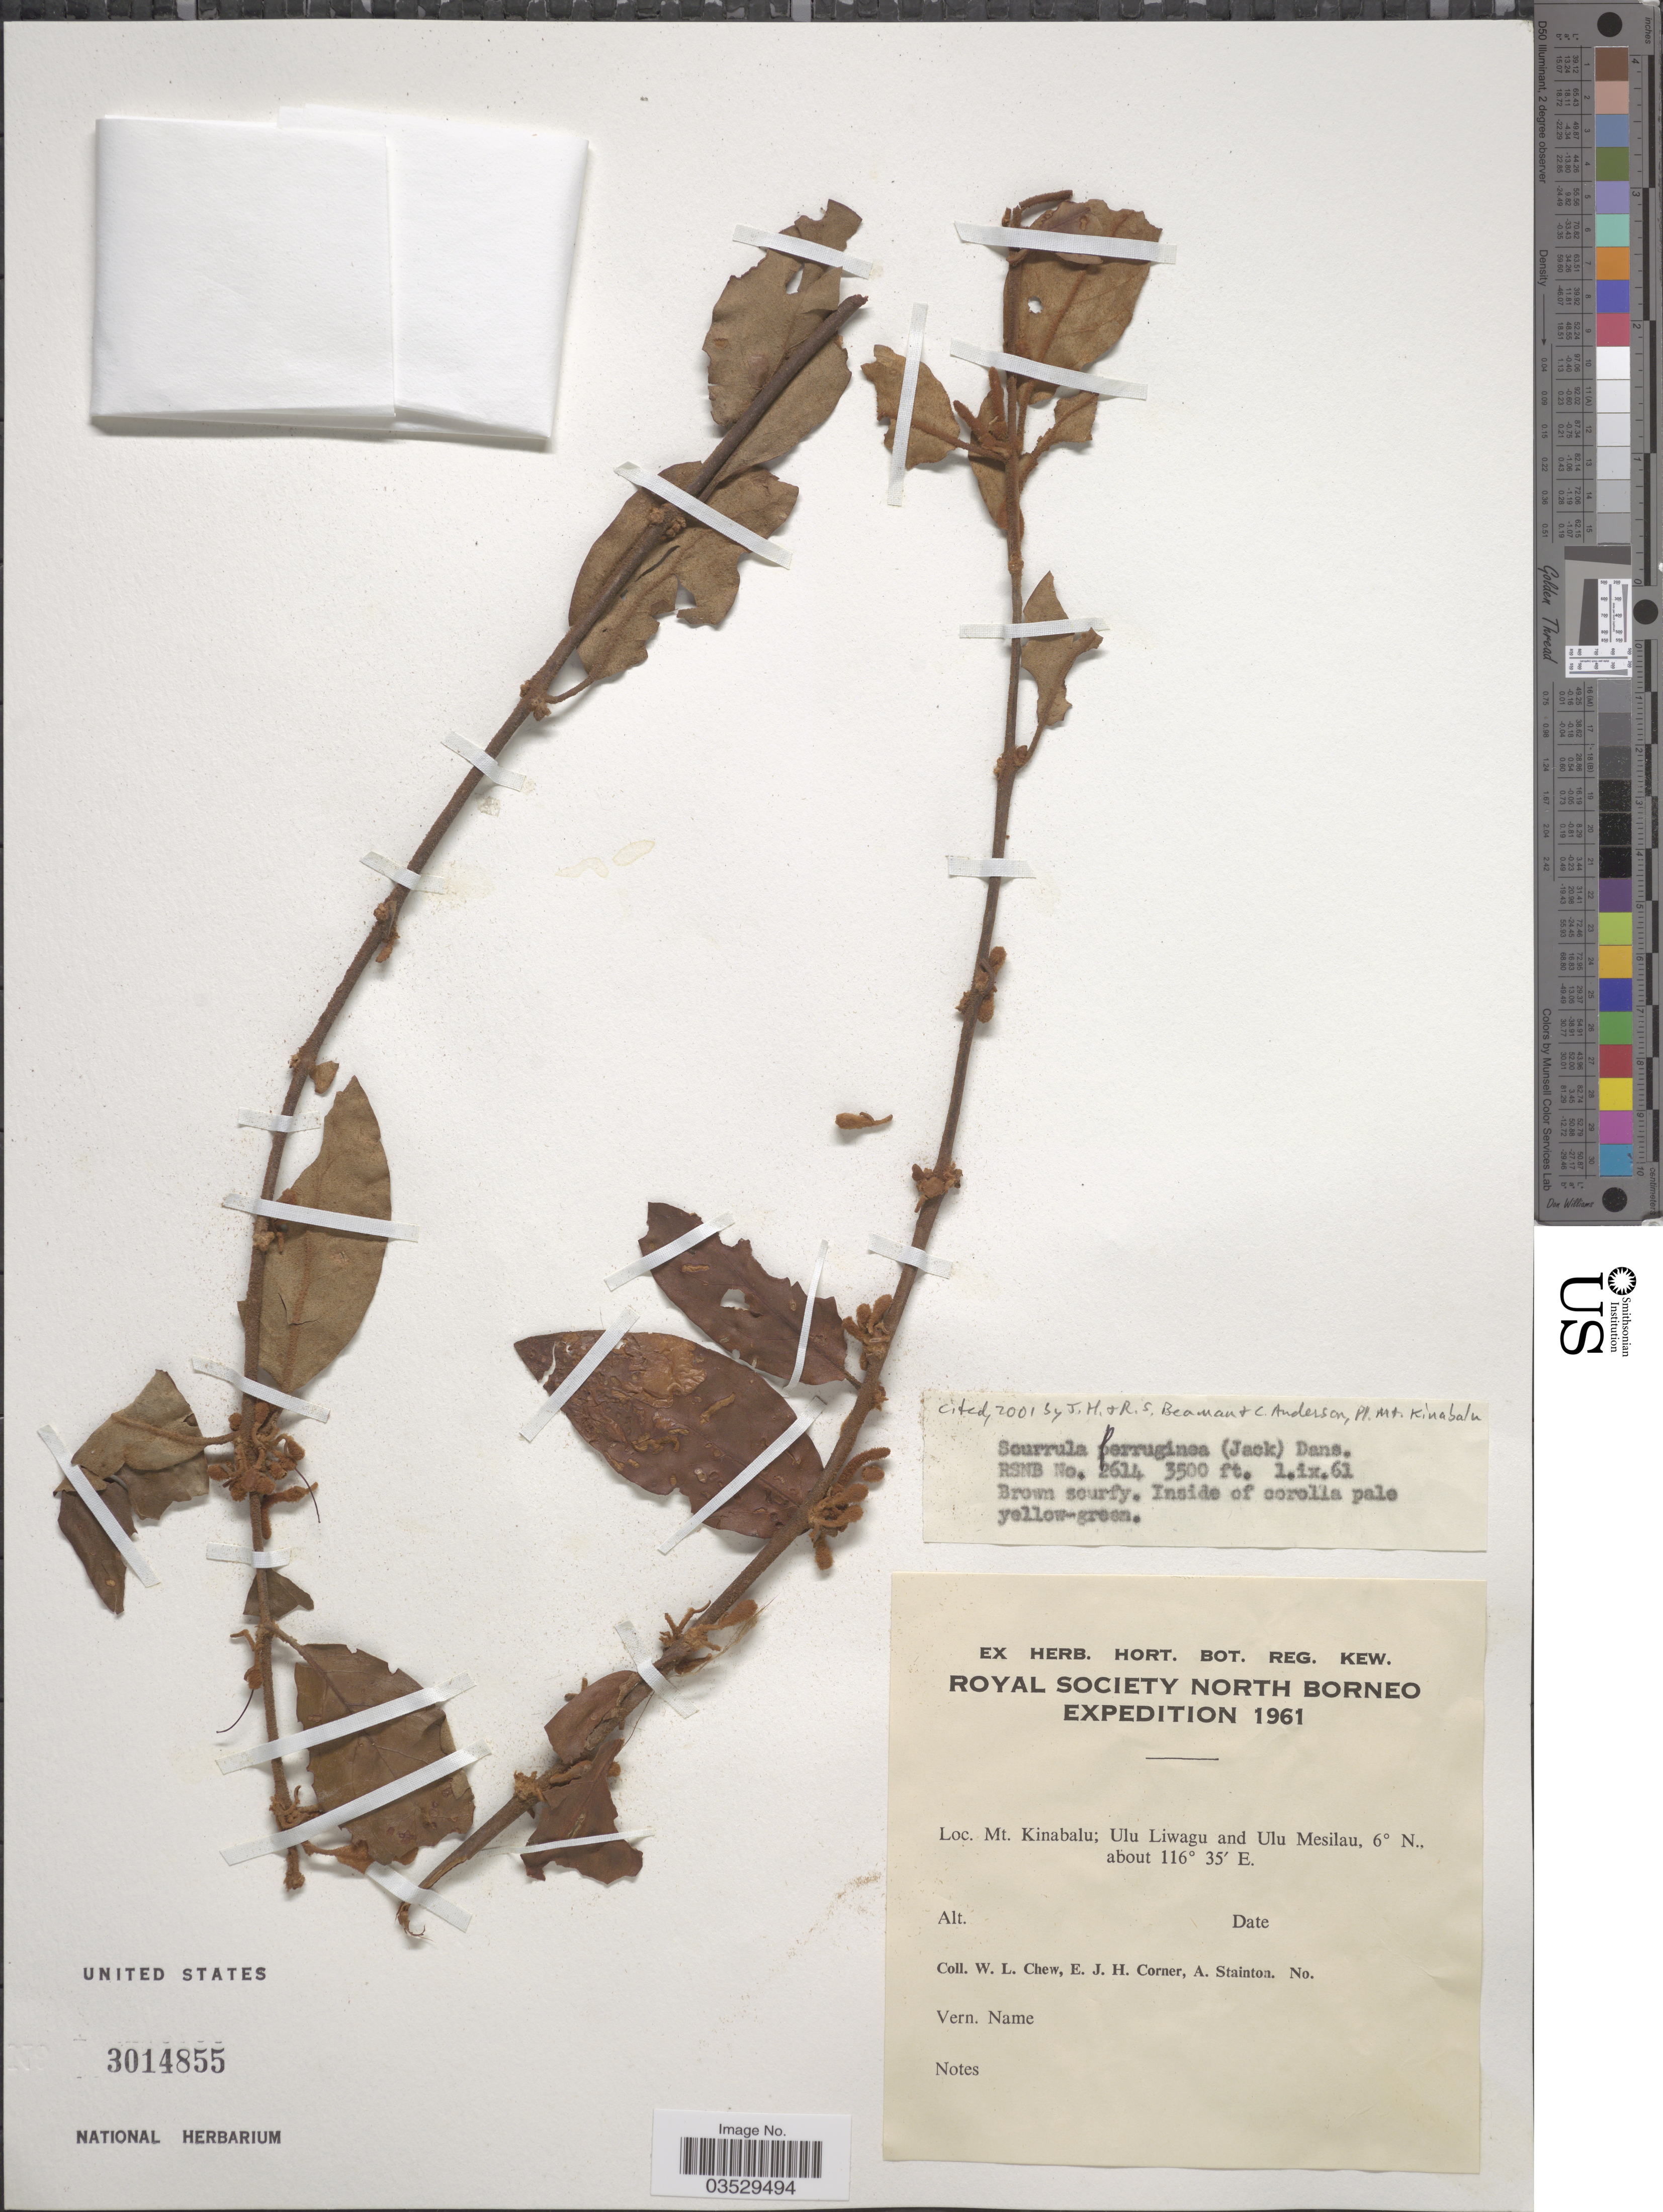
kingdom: Plantae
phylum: Tracheophyta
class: Magnoliopsida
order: Santalales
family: Loranthaceae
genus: Scurrula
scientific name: Scurrula ferruginea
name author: (Jack) Danser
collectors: W. Chew, E. Corner & A. Stainton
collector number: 2614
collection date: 1961-09-01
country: Malaysia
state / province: Sabah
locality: North Borneo. Mt. Kinabalu; Ulu Liwagu and Ulu Mesilau.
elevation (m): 1067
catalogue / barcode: US 3014855